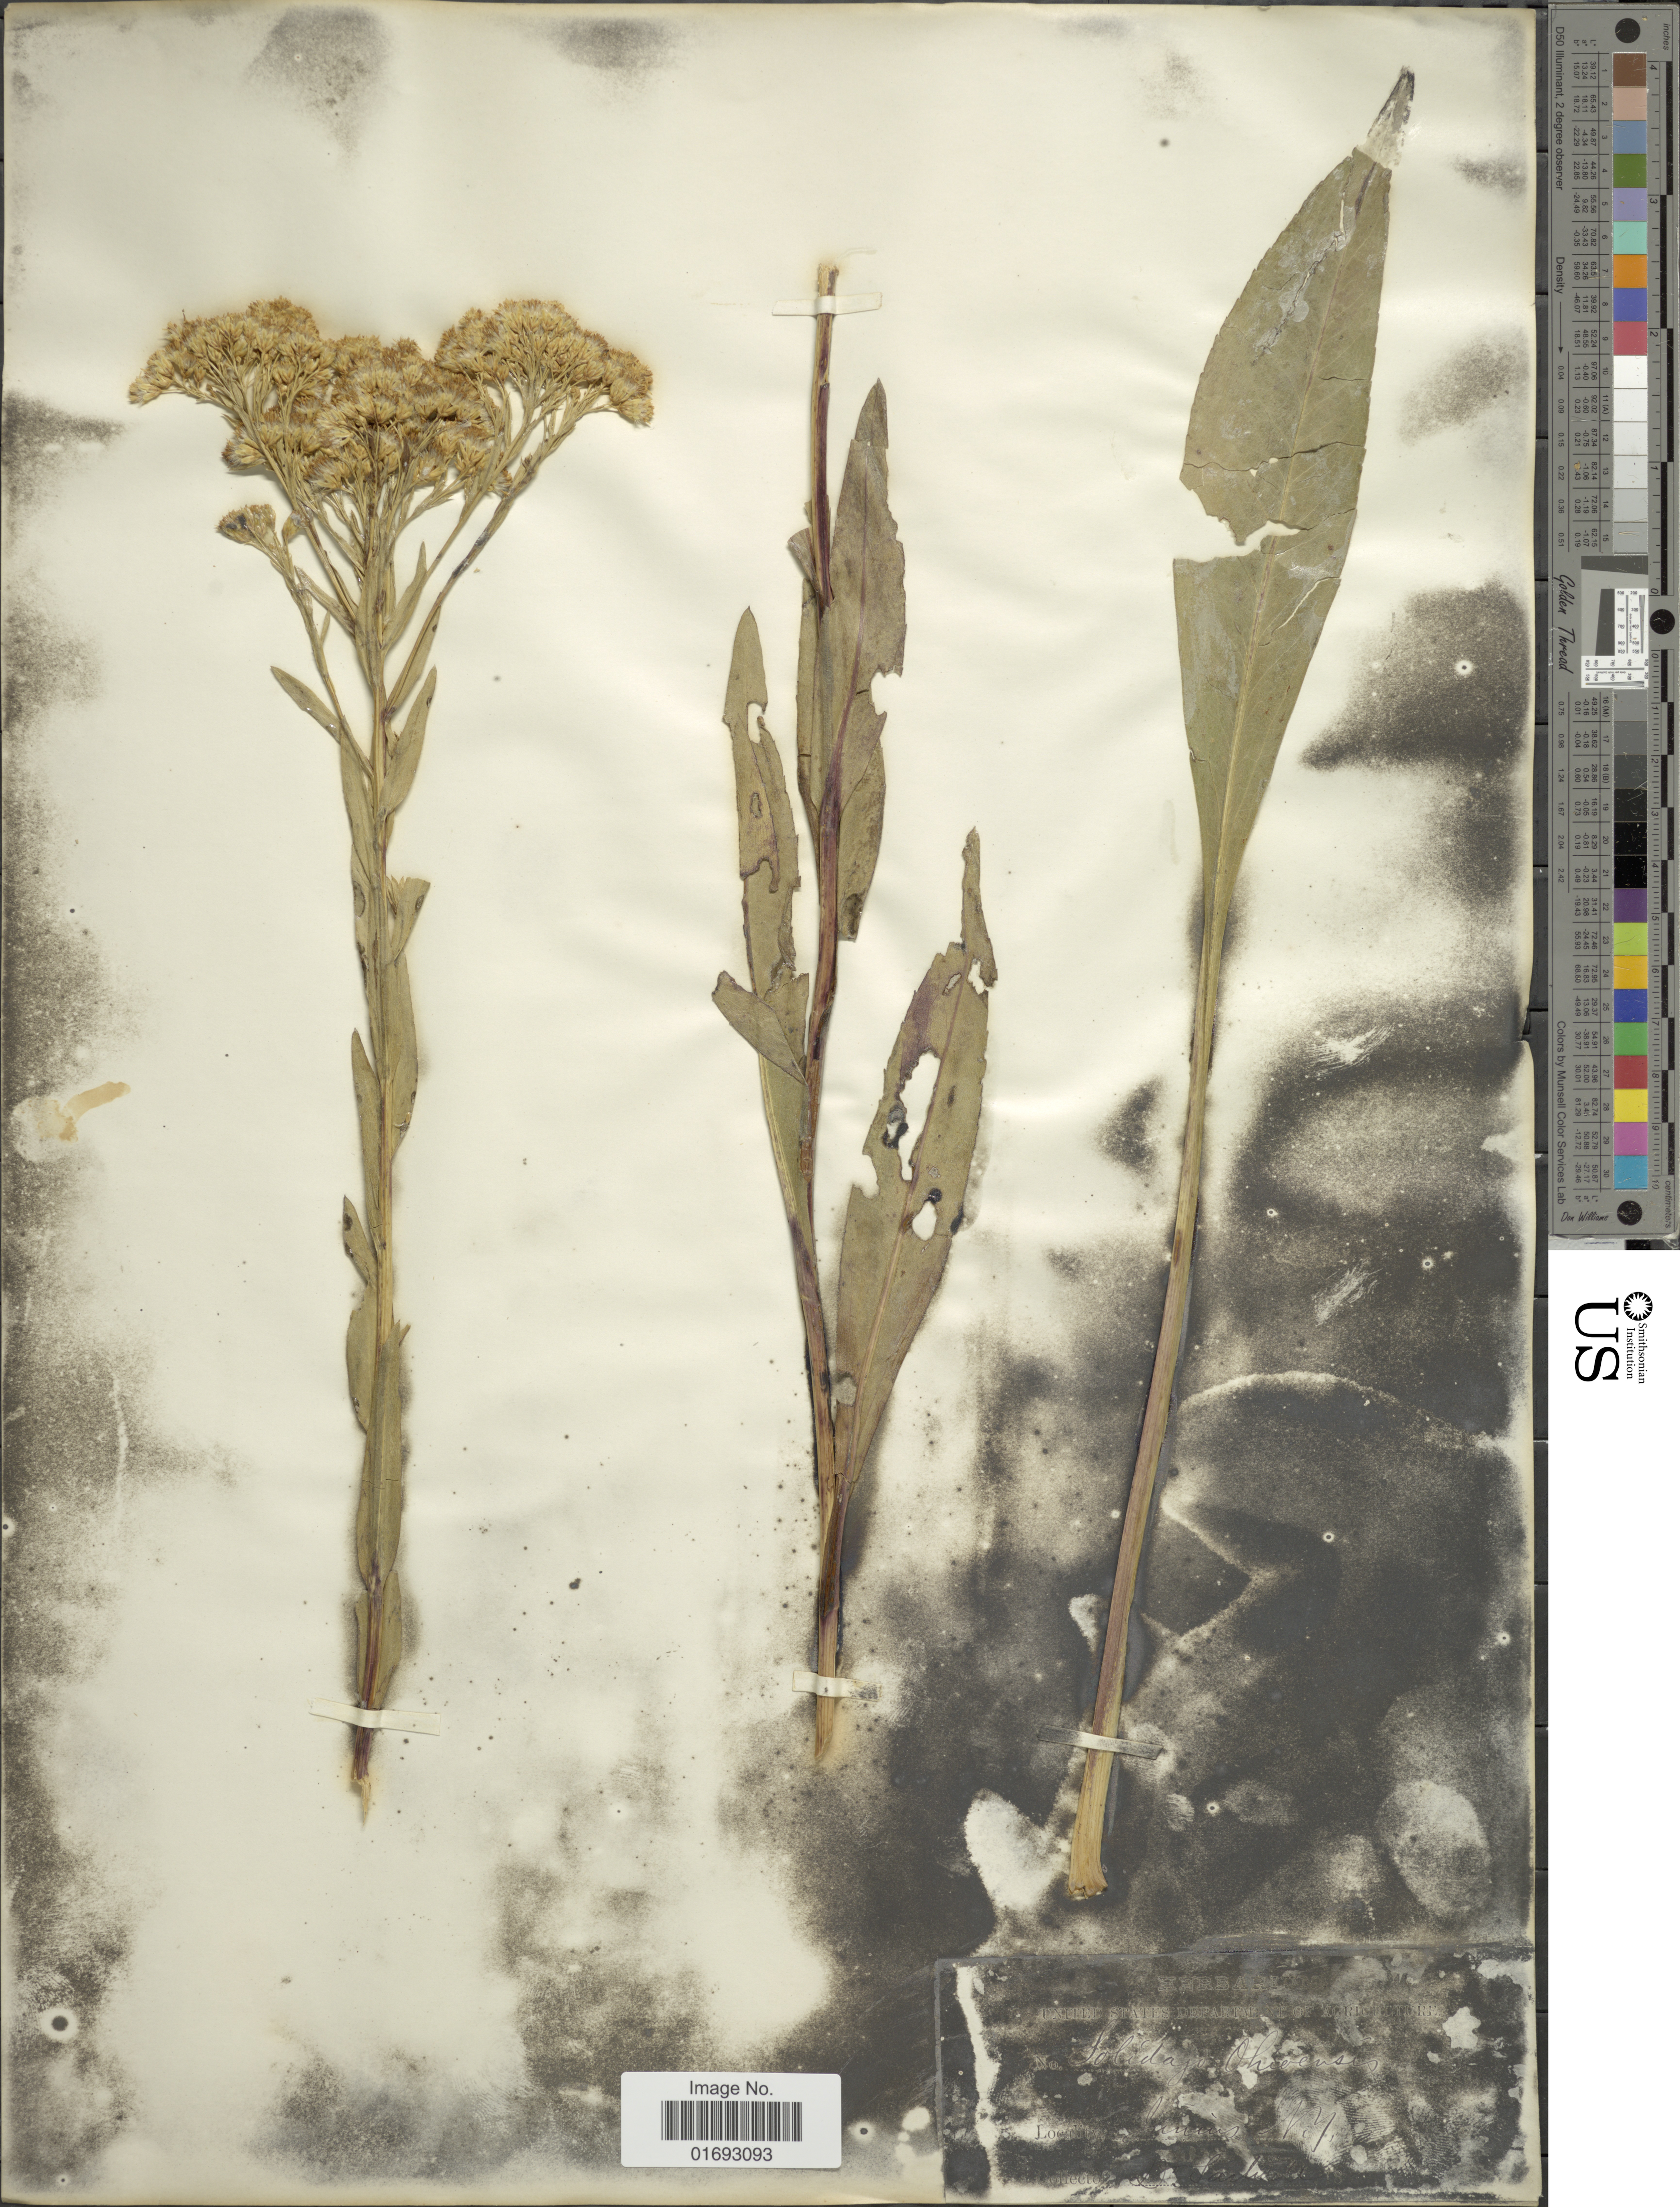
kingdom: Plantae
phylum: Tracheophyta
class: Magnoliopsida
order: Asterales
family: Asteraceae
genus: Oligoneuron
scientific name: Oligoneuron ohioense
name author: (Riddell) G.N. Jones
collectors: Sartwell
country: United States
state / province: New York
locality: Junius